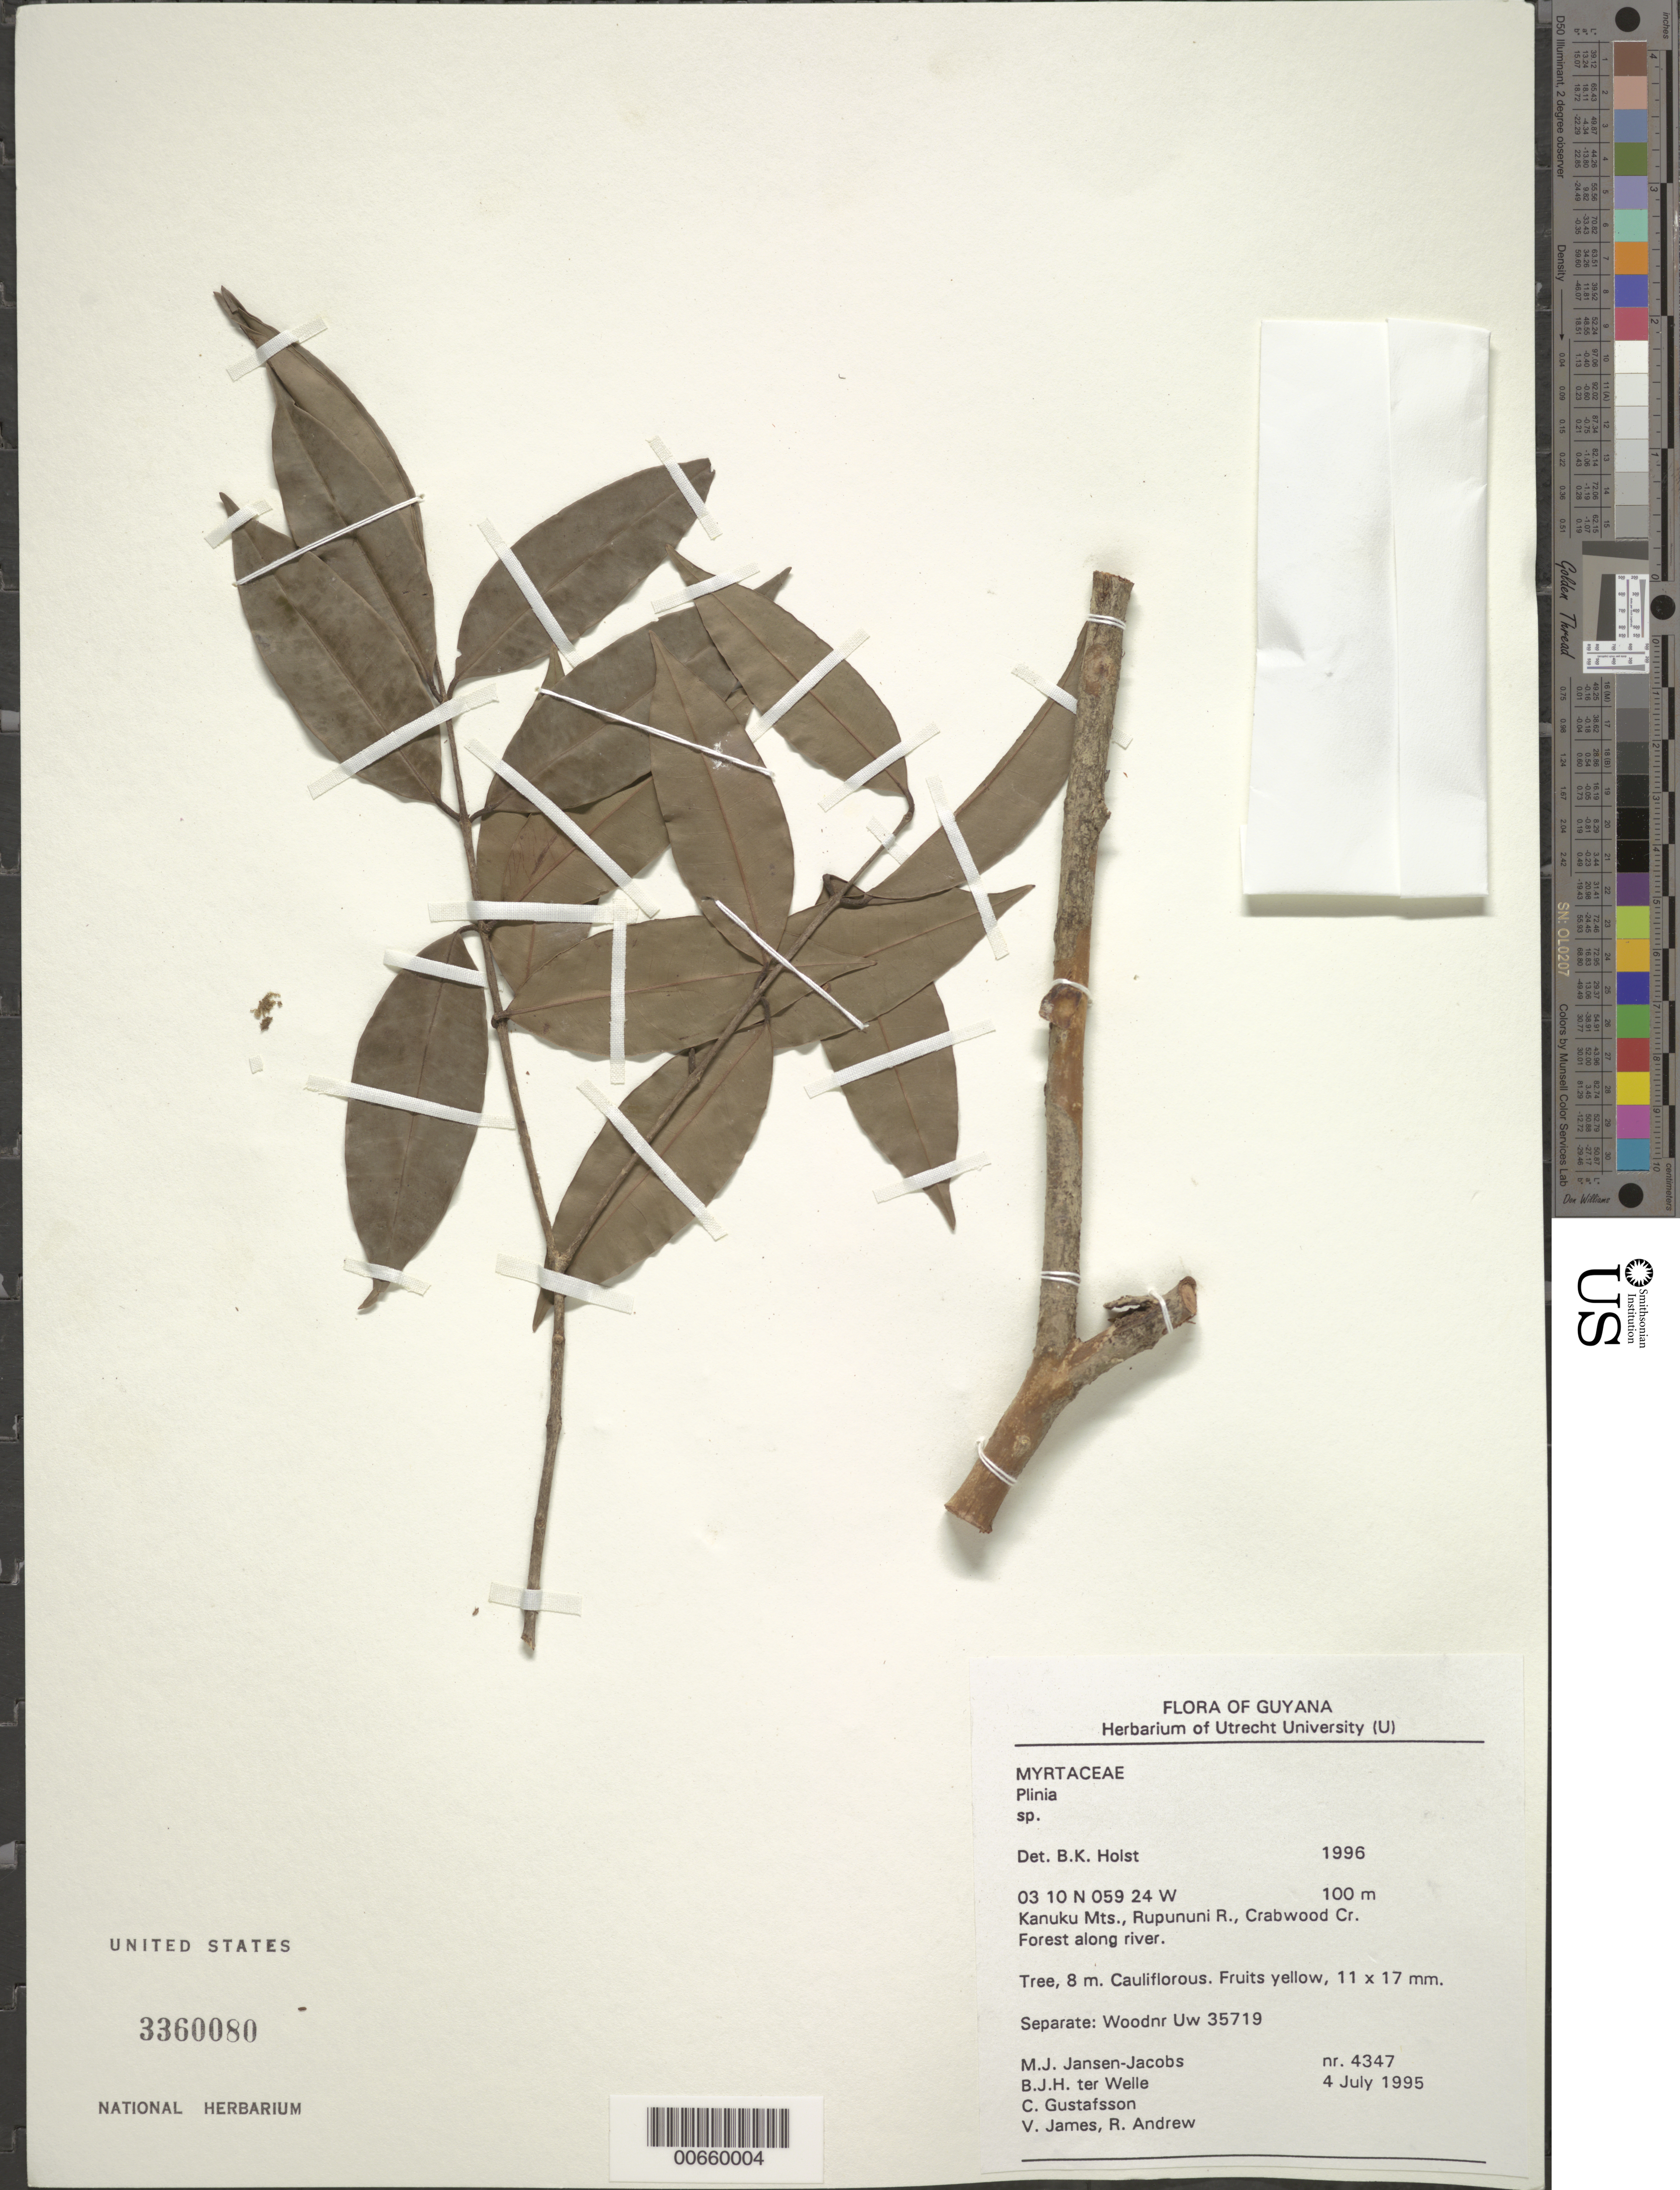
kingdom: Plantae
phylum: Tracheophyta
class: Magnoliopsida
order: Myrtales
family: Myrtaceae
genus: Plinia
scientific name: Plinia sp.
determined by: Holst, Bruce K.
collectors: M. J. Jansen-Jacobs, B. Welle, C. G. Gustafsson, V. James & R. Andrew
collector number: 4347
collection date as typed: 4-Jul-95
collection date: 1995-07-04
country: Guyana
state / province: U. Takutu-U. Essequibo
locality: Crabwood Creek, Rupununi River, Kanuku Mts.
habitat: Forest along river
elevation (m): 100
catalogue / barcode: US 3360080